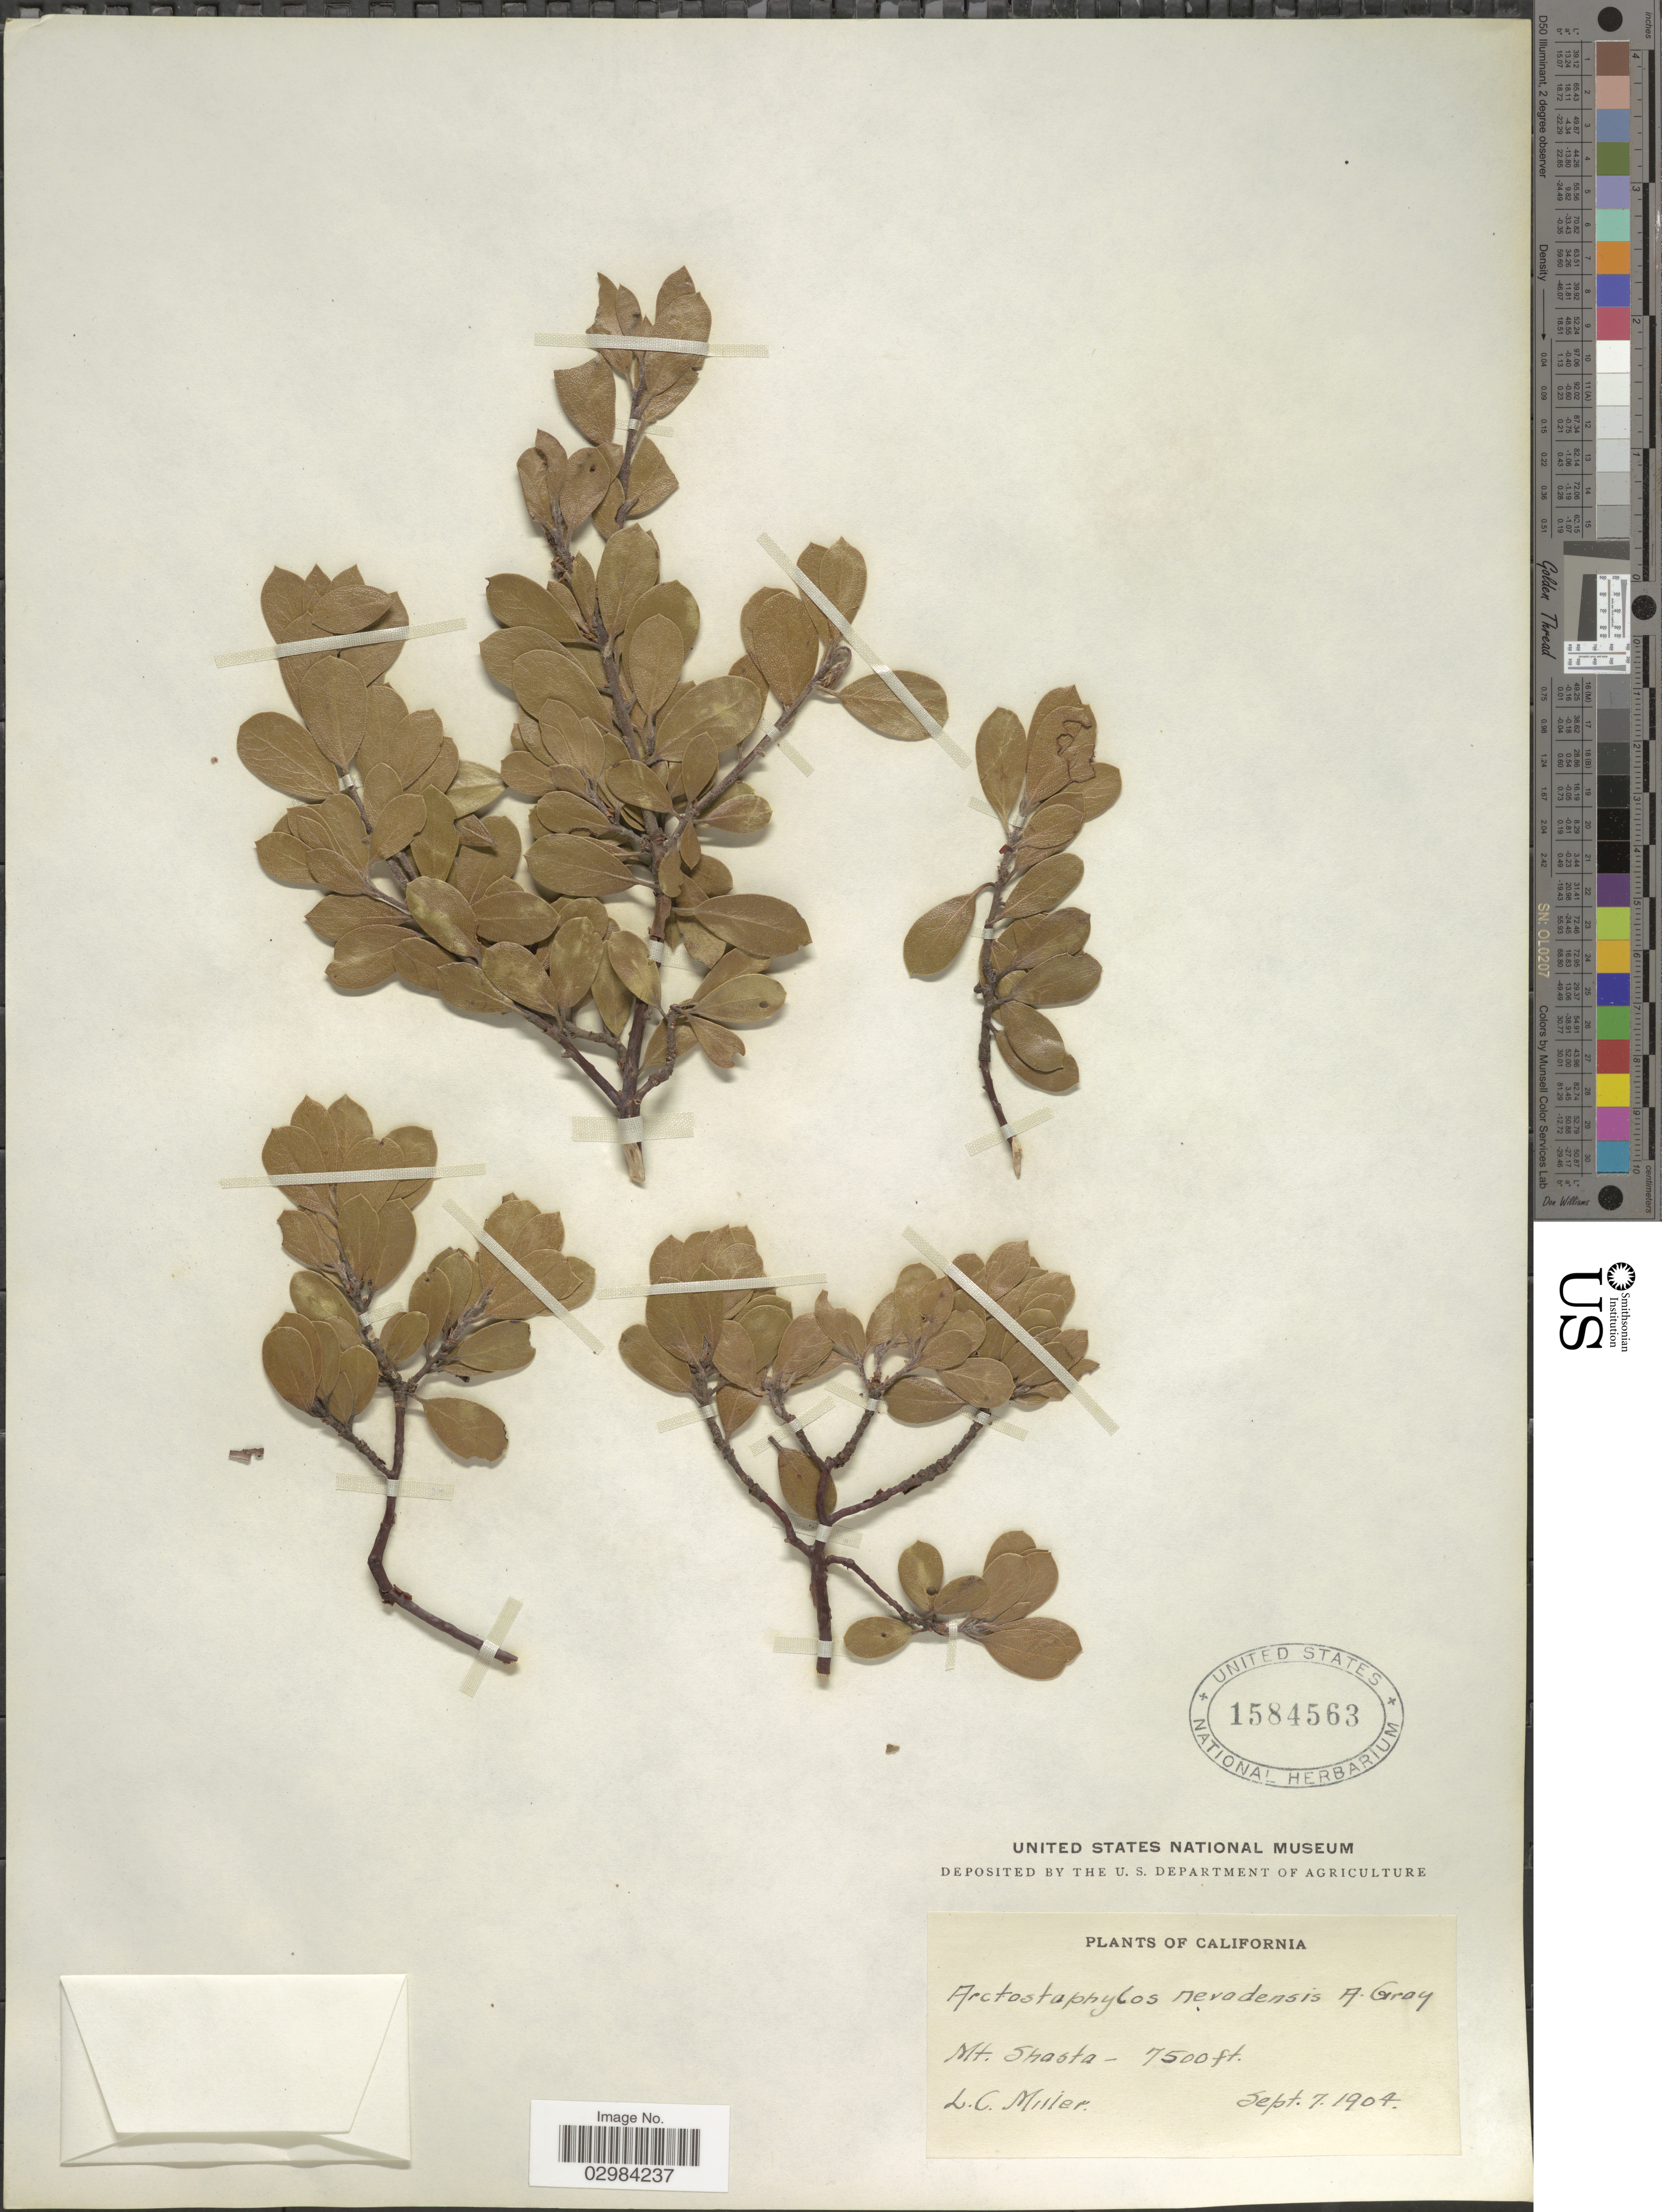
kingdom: Plantae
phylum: Tracheophyta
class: Magnoliopsida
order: Ericales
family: Ericaceae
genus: Arctostaphylos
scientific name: Arctostaphylos nevadensis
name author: A. Gray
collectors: L. Miller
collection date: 1904-09-07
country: United States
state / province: California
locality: Mt. Shasta.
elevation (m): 2286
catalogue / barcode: US 1584563